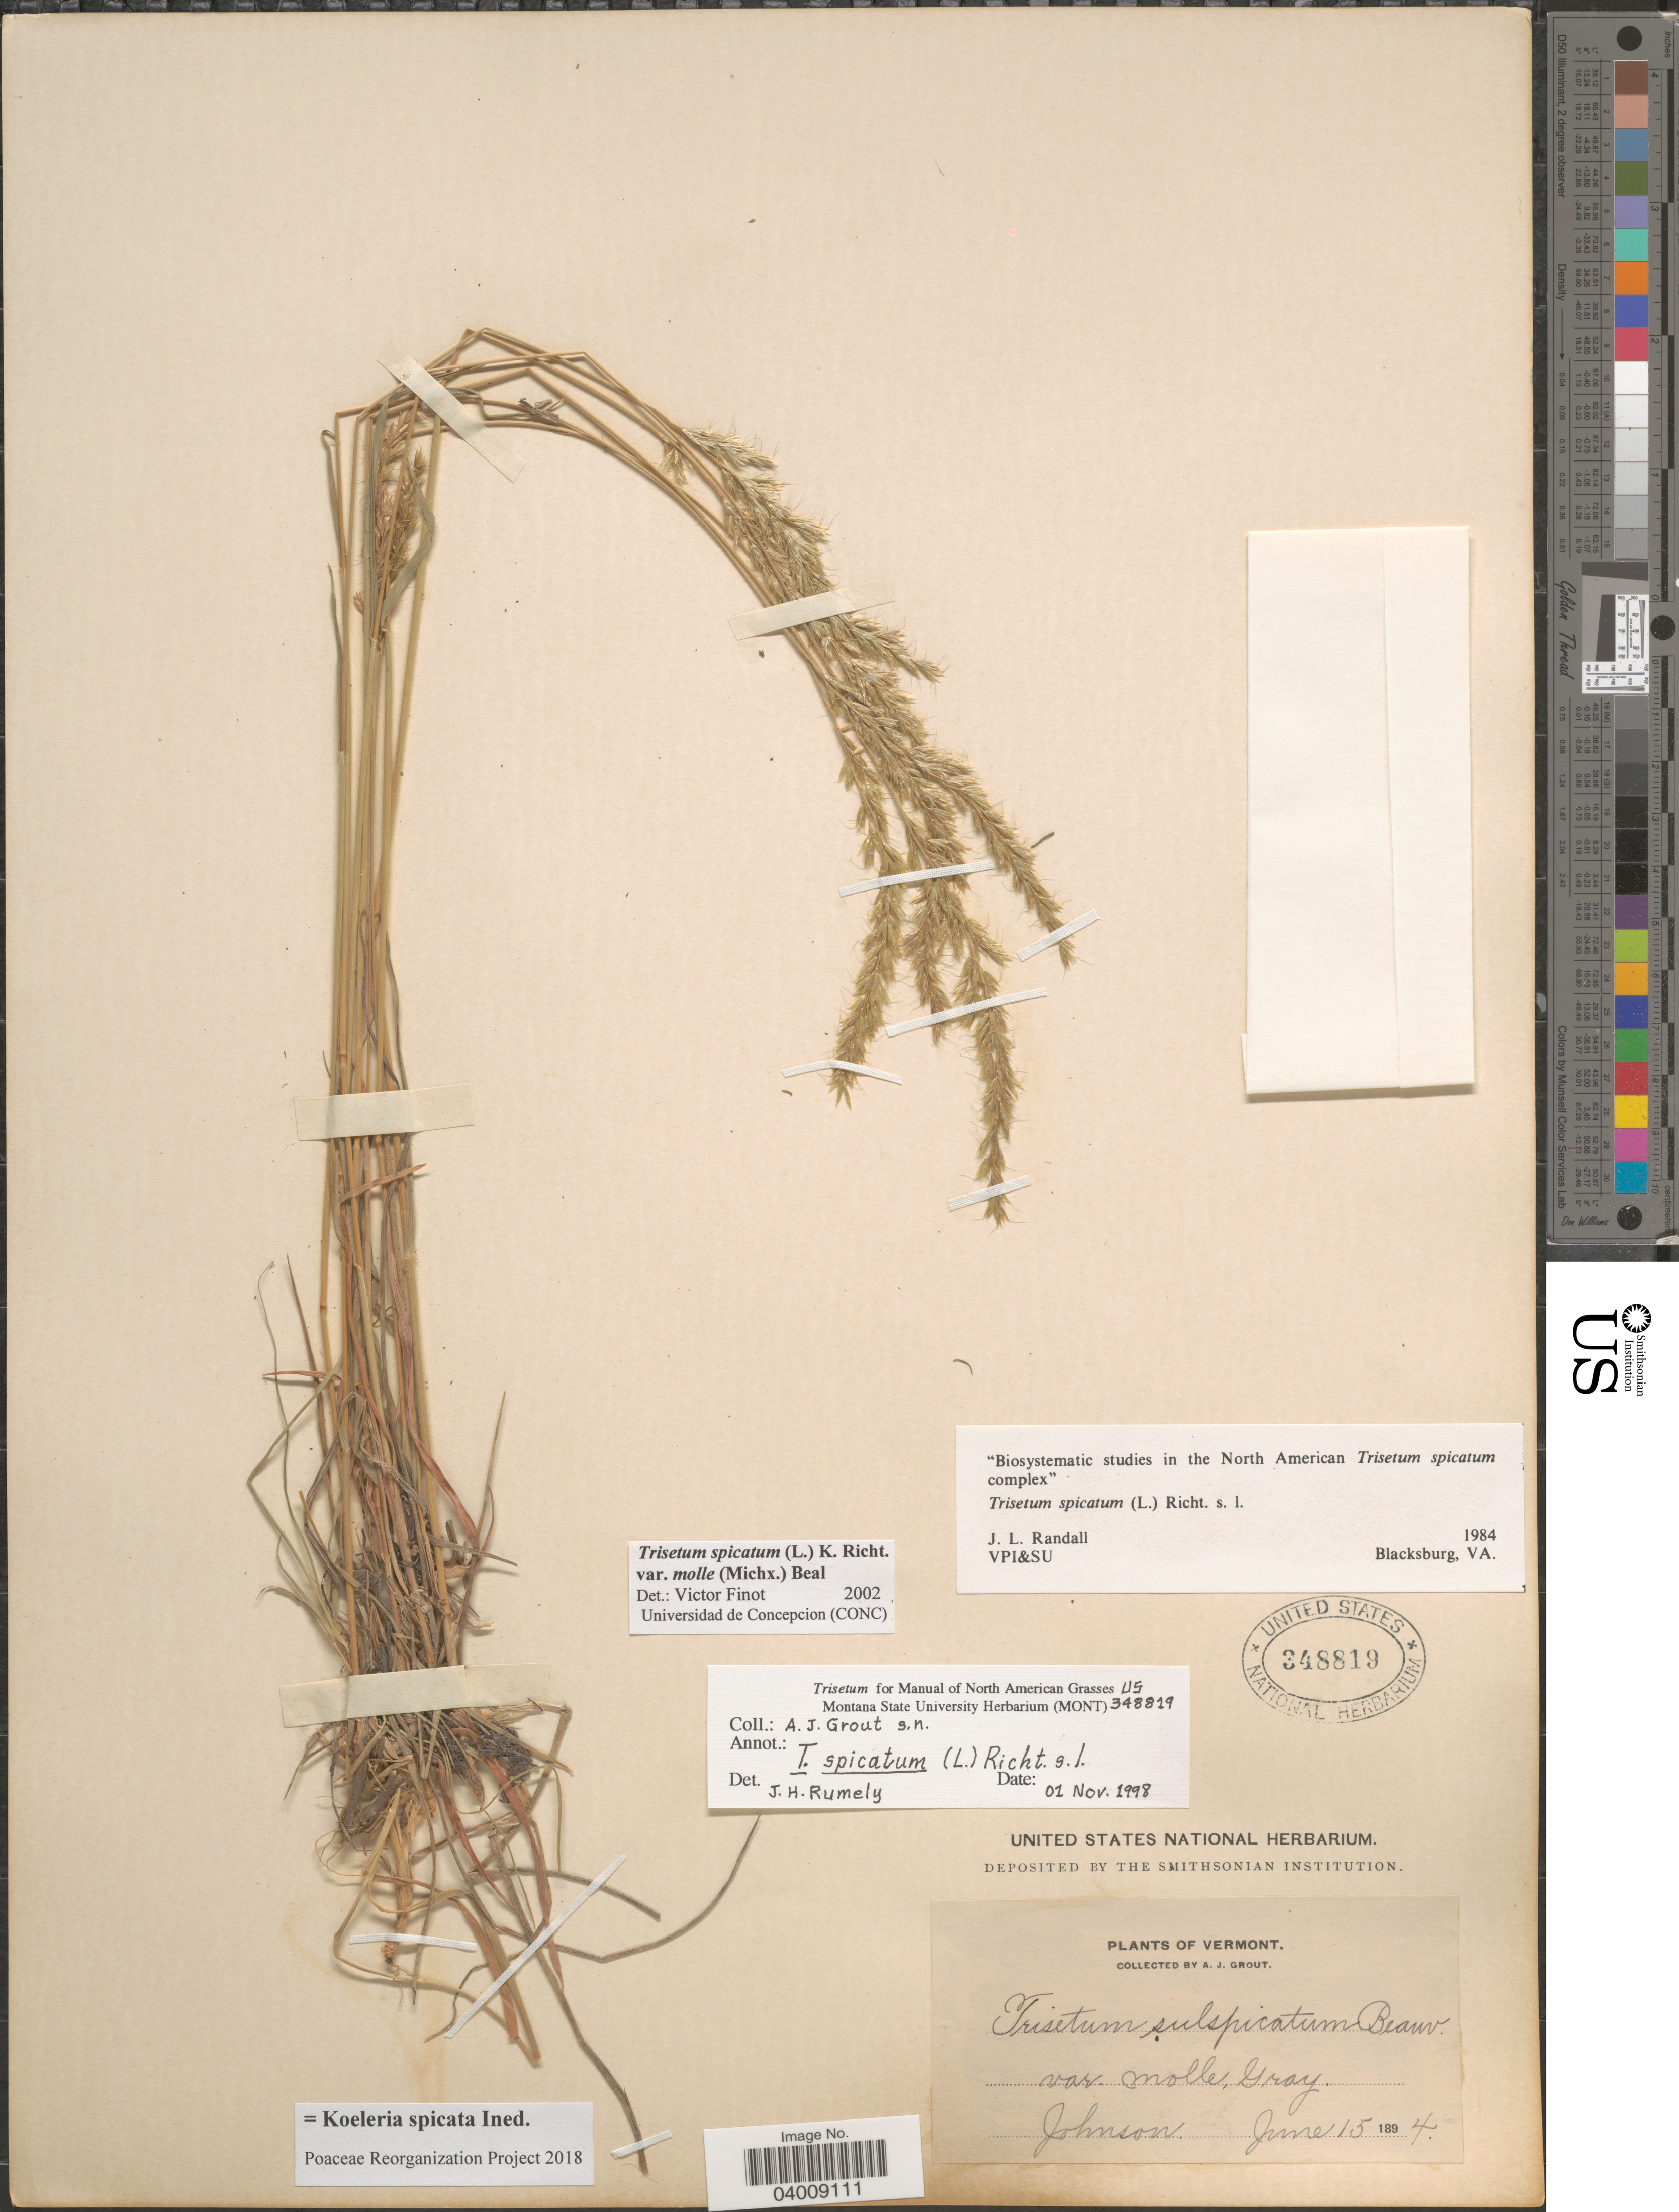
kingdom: Plantae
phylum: Tracheophyta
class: Liliopsida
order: Poales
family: Poaceae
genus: Koeleria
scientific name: Koeleria spicata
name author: (L.) Barberá et al.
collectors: A. J. Grout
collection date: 1894-06-15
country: United States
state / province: Vermont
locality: Johnson.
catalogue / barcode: US 348819